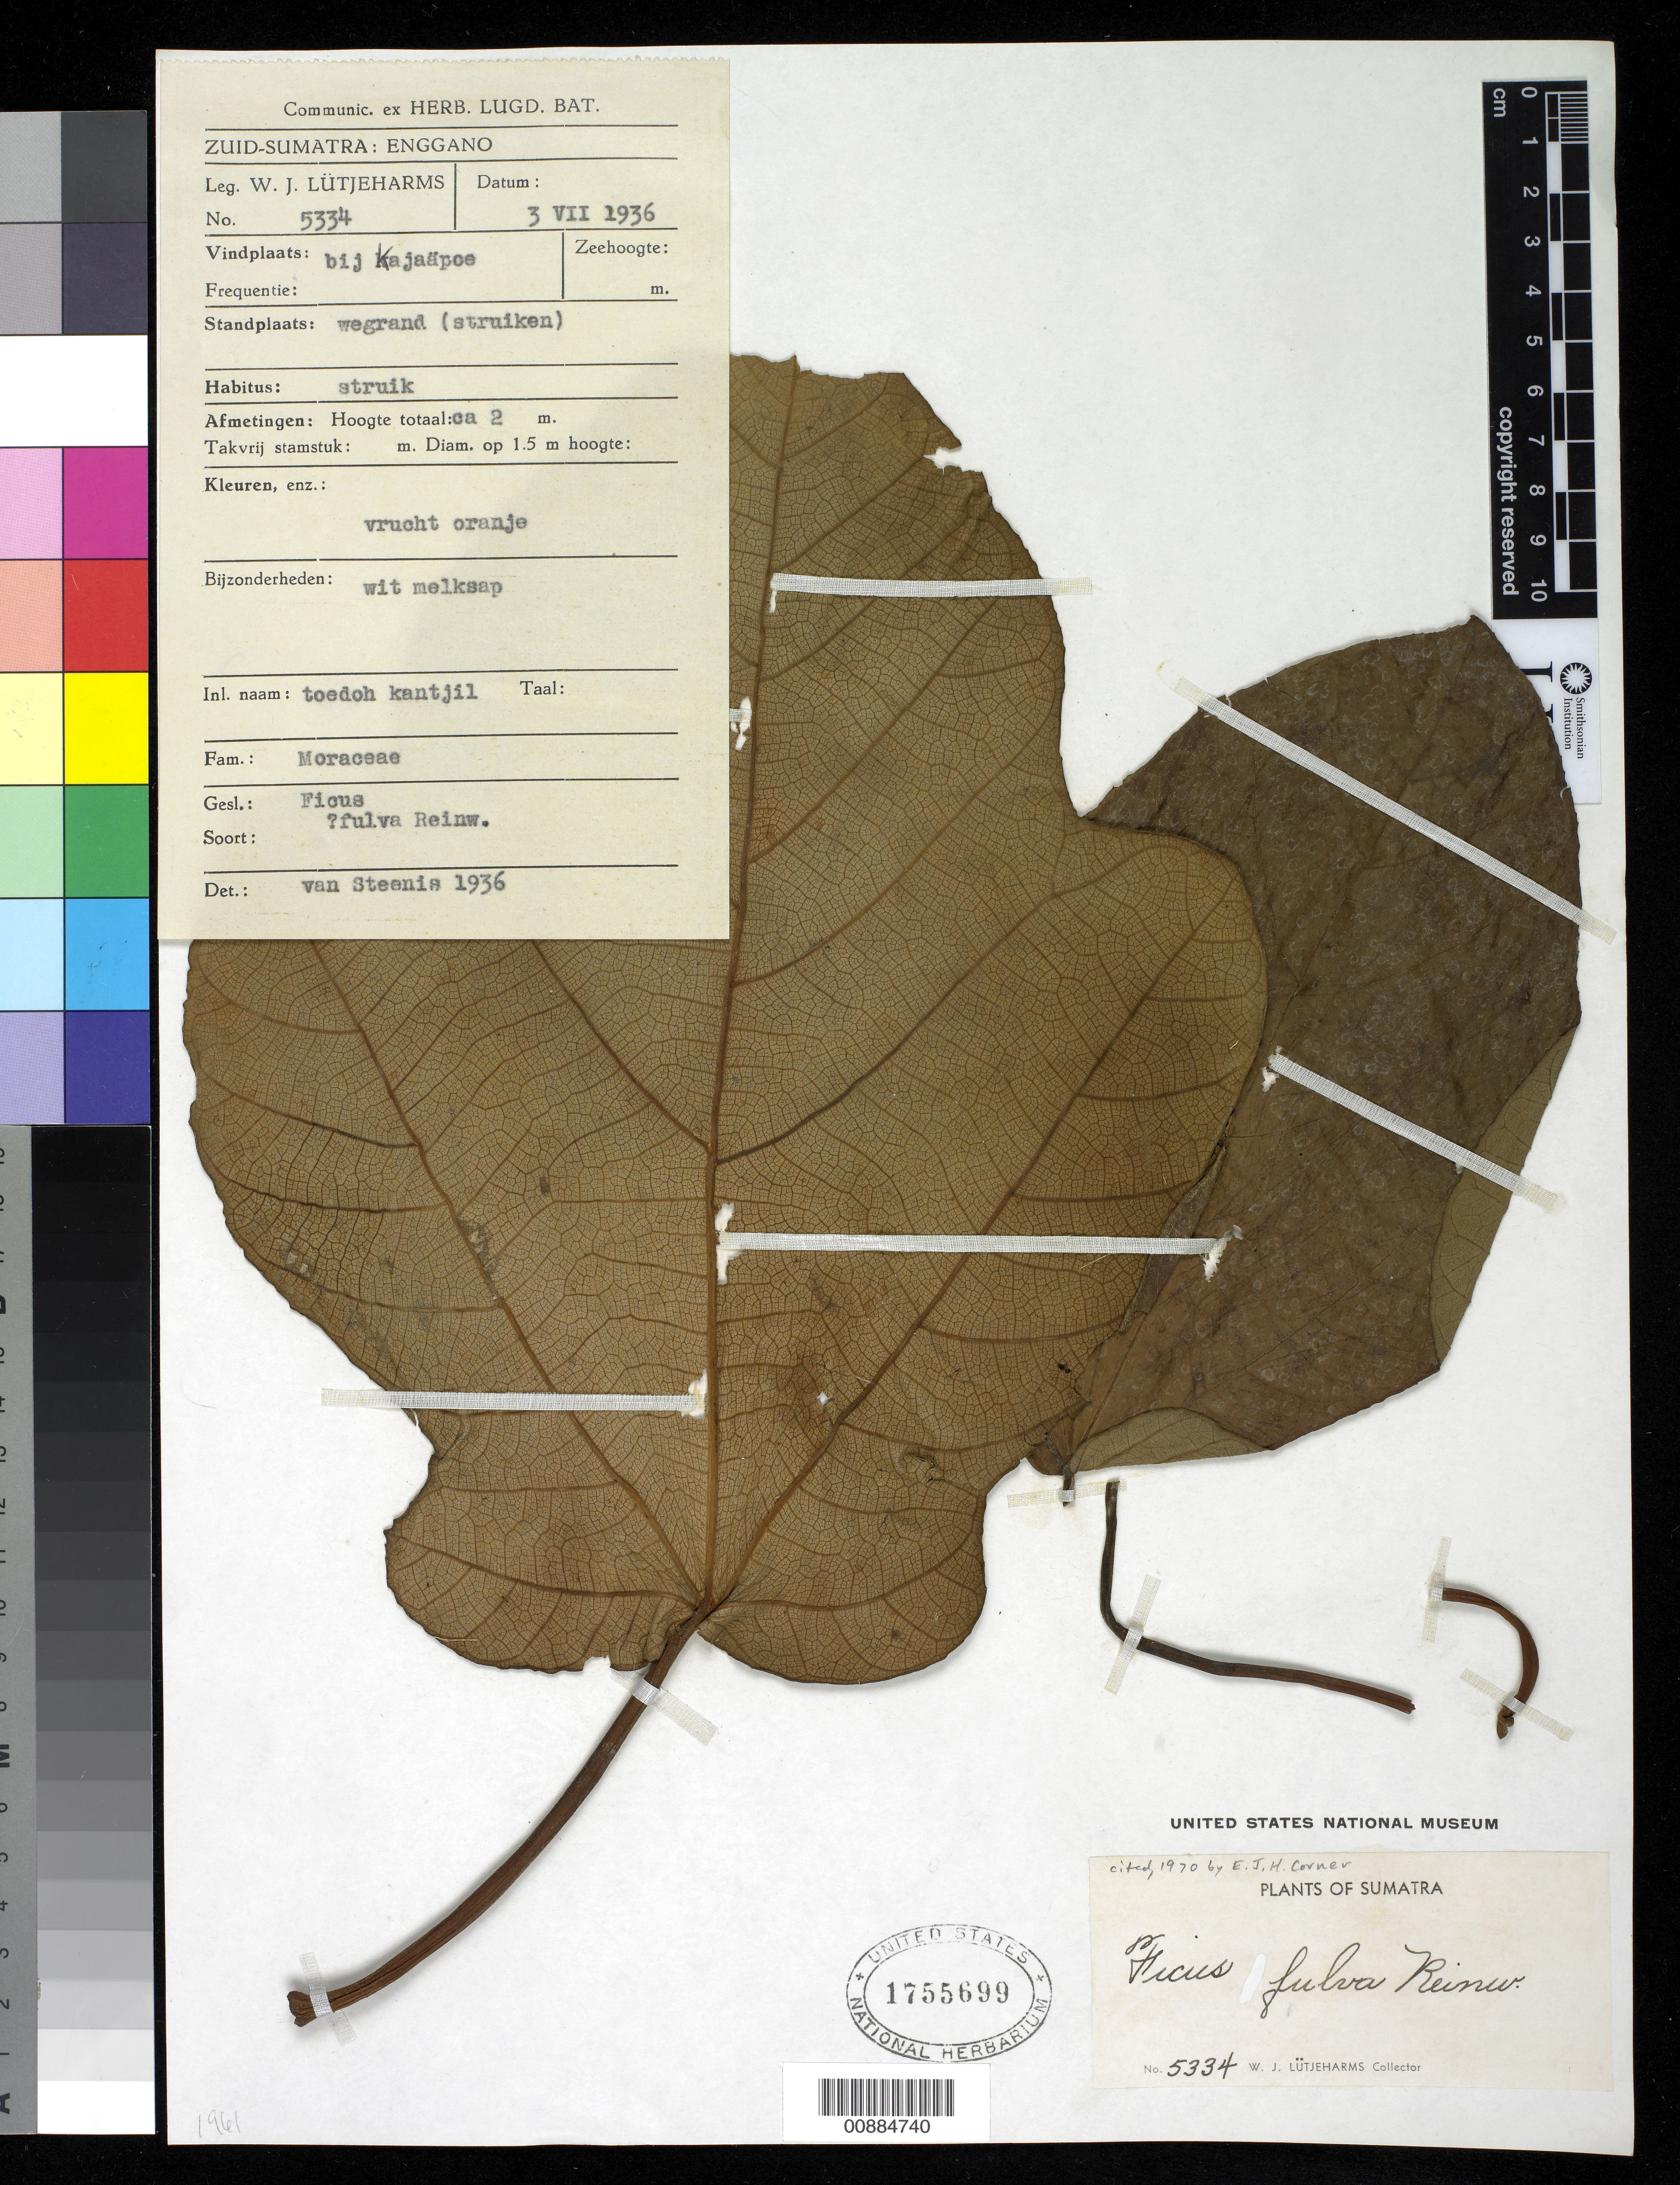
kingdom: Plantae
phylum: Tracheophyta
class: Magnoliopsida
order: Rosales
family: Moraceae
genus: Ficus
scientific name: Ficus fulva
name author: Reinw.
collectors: W. Lütjeharms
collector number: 5334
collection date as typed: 07 Mar 1936 or 03 Jul 1936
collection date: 1936-03-07 or 1936-07-03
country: Indonesia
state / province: Sumatra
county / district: Sumatera Selatan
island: Sumatra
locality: At Kajaapoe.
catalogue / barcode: US 1755699